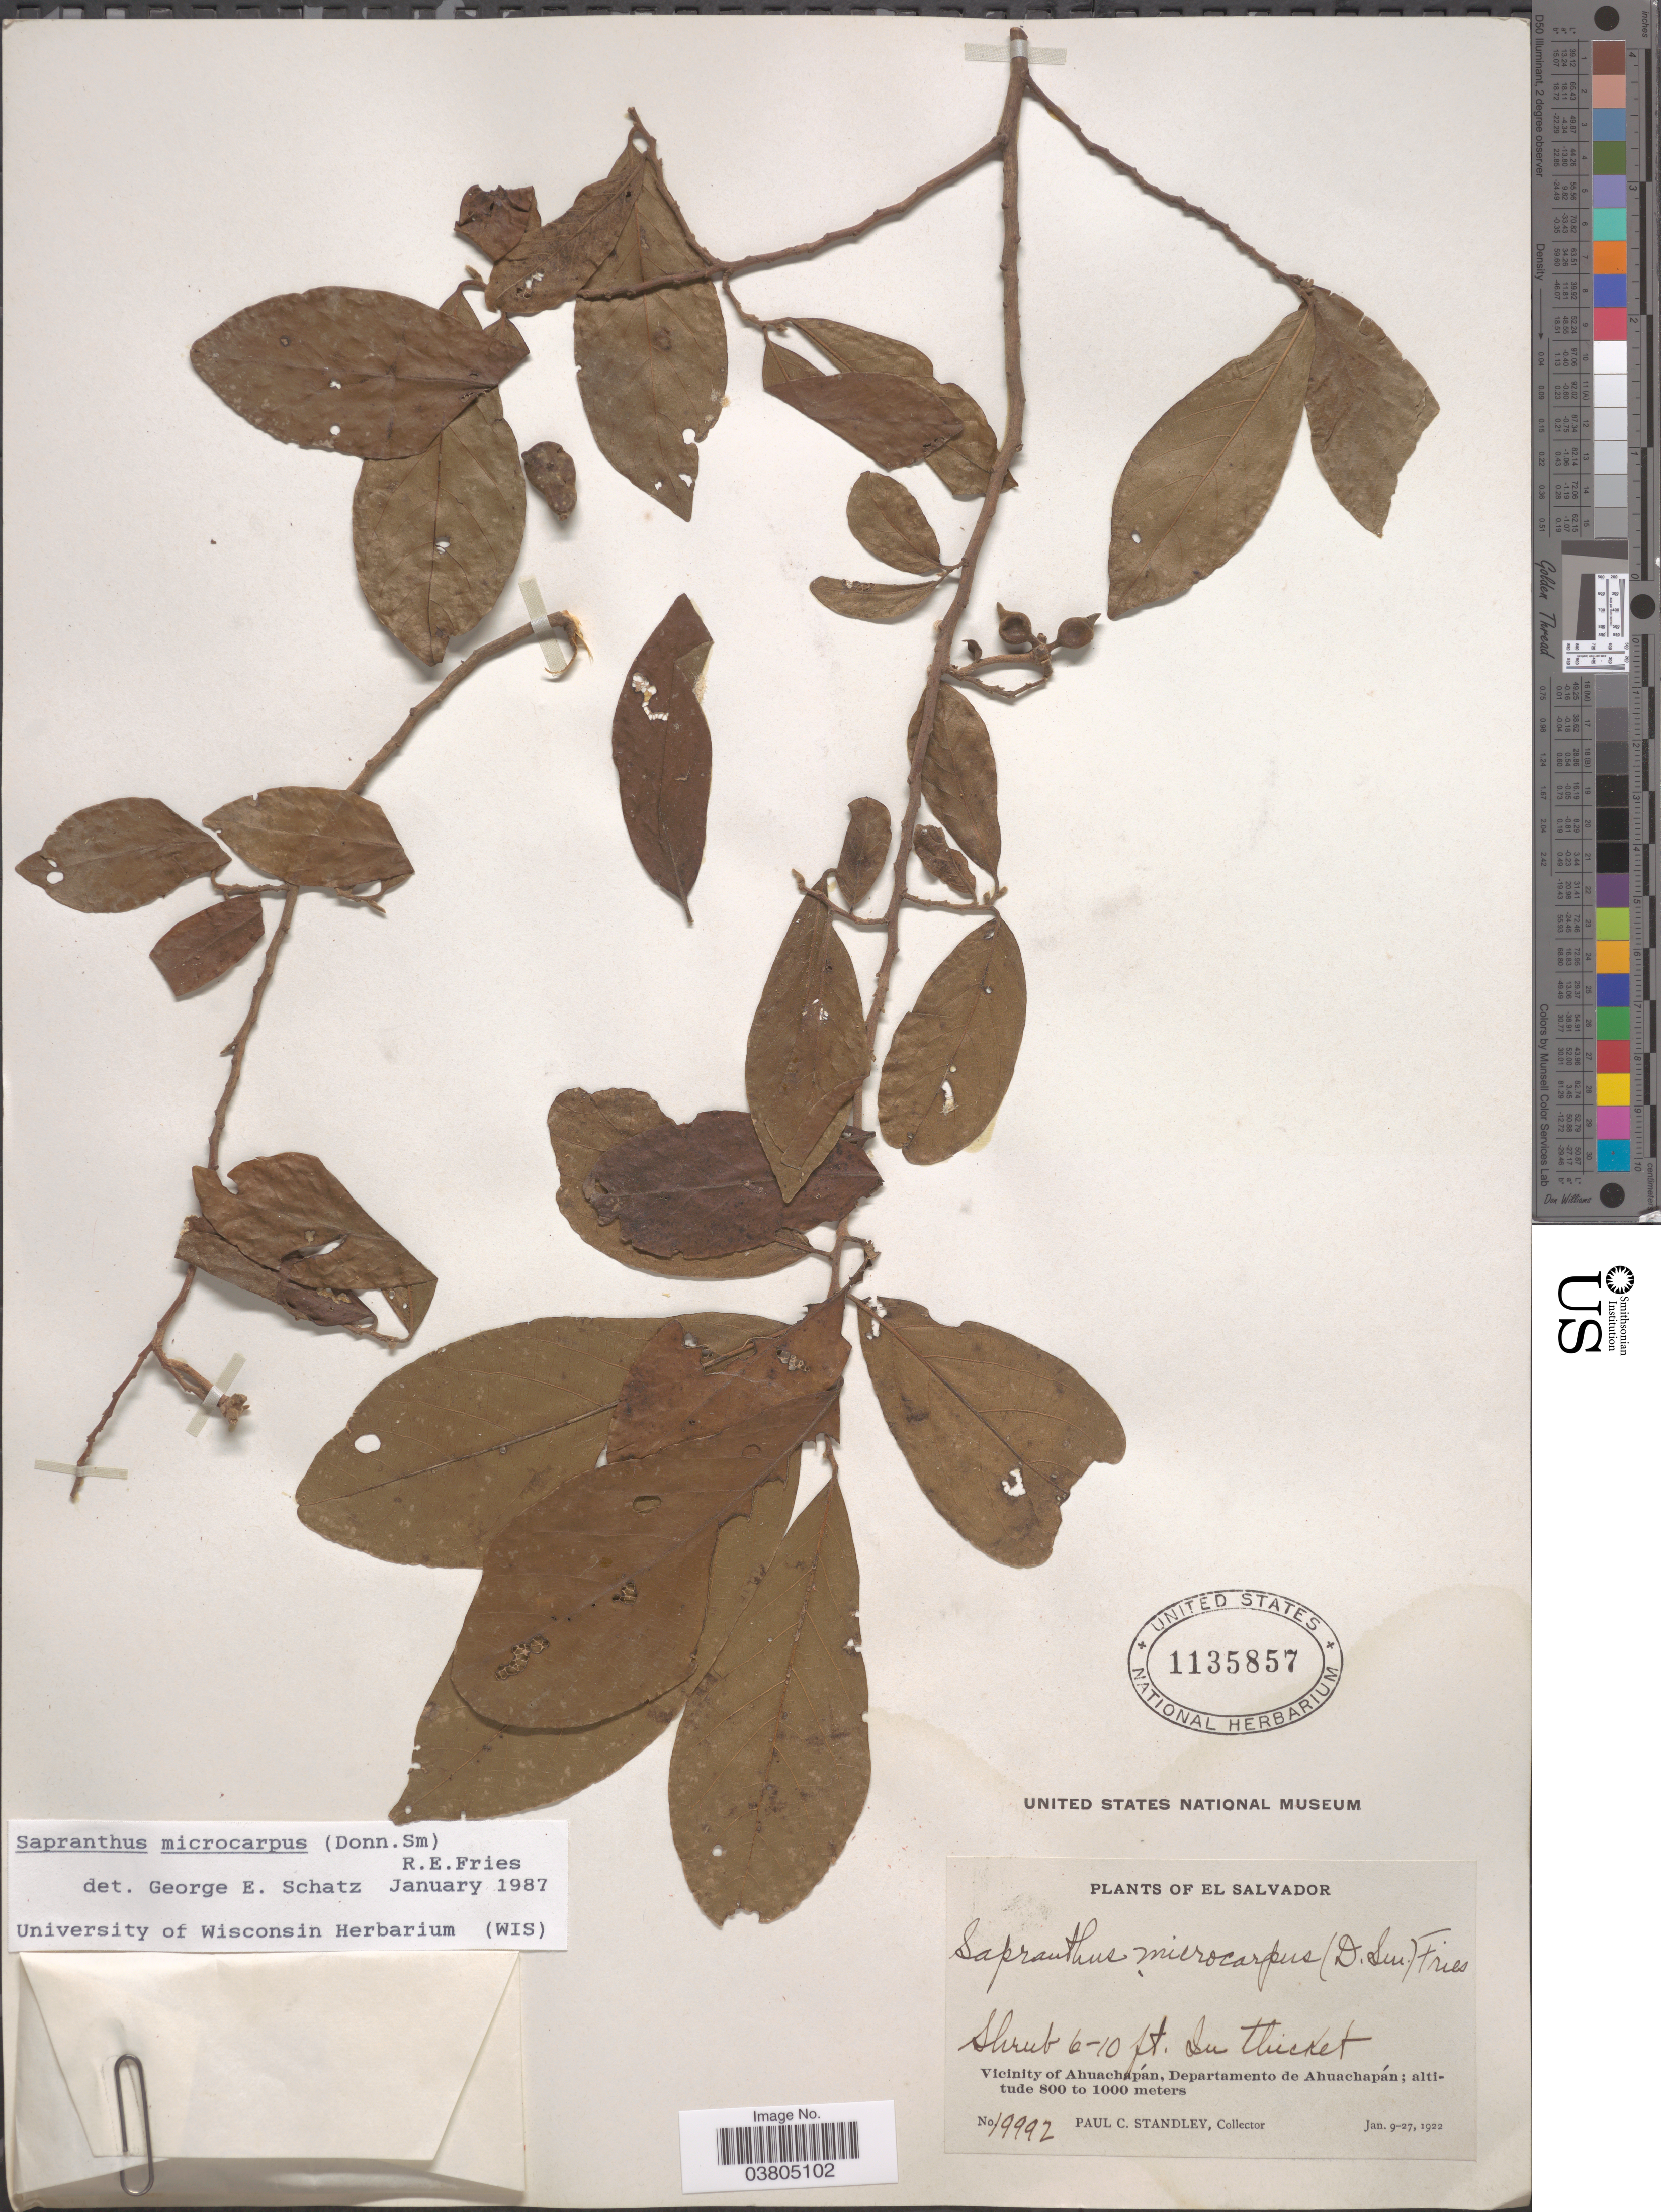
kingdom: Plantae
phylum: Tracheophyta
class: Magnoliopsida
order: Magnoliales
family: Annonaceae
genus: Sapranthus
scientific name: Sapranthus microcarpus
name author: (Donn. Sm.) R.E. Fr.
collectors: P. C. Standley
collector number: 19992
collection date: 1922-01-09/1922-01-27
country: El Salvador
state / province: Ahuachapan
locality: Vicinity of Ahuachapán, Departamento de Ahuachapán.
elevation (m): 800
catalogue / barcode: US 1135857